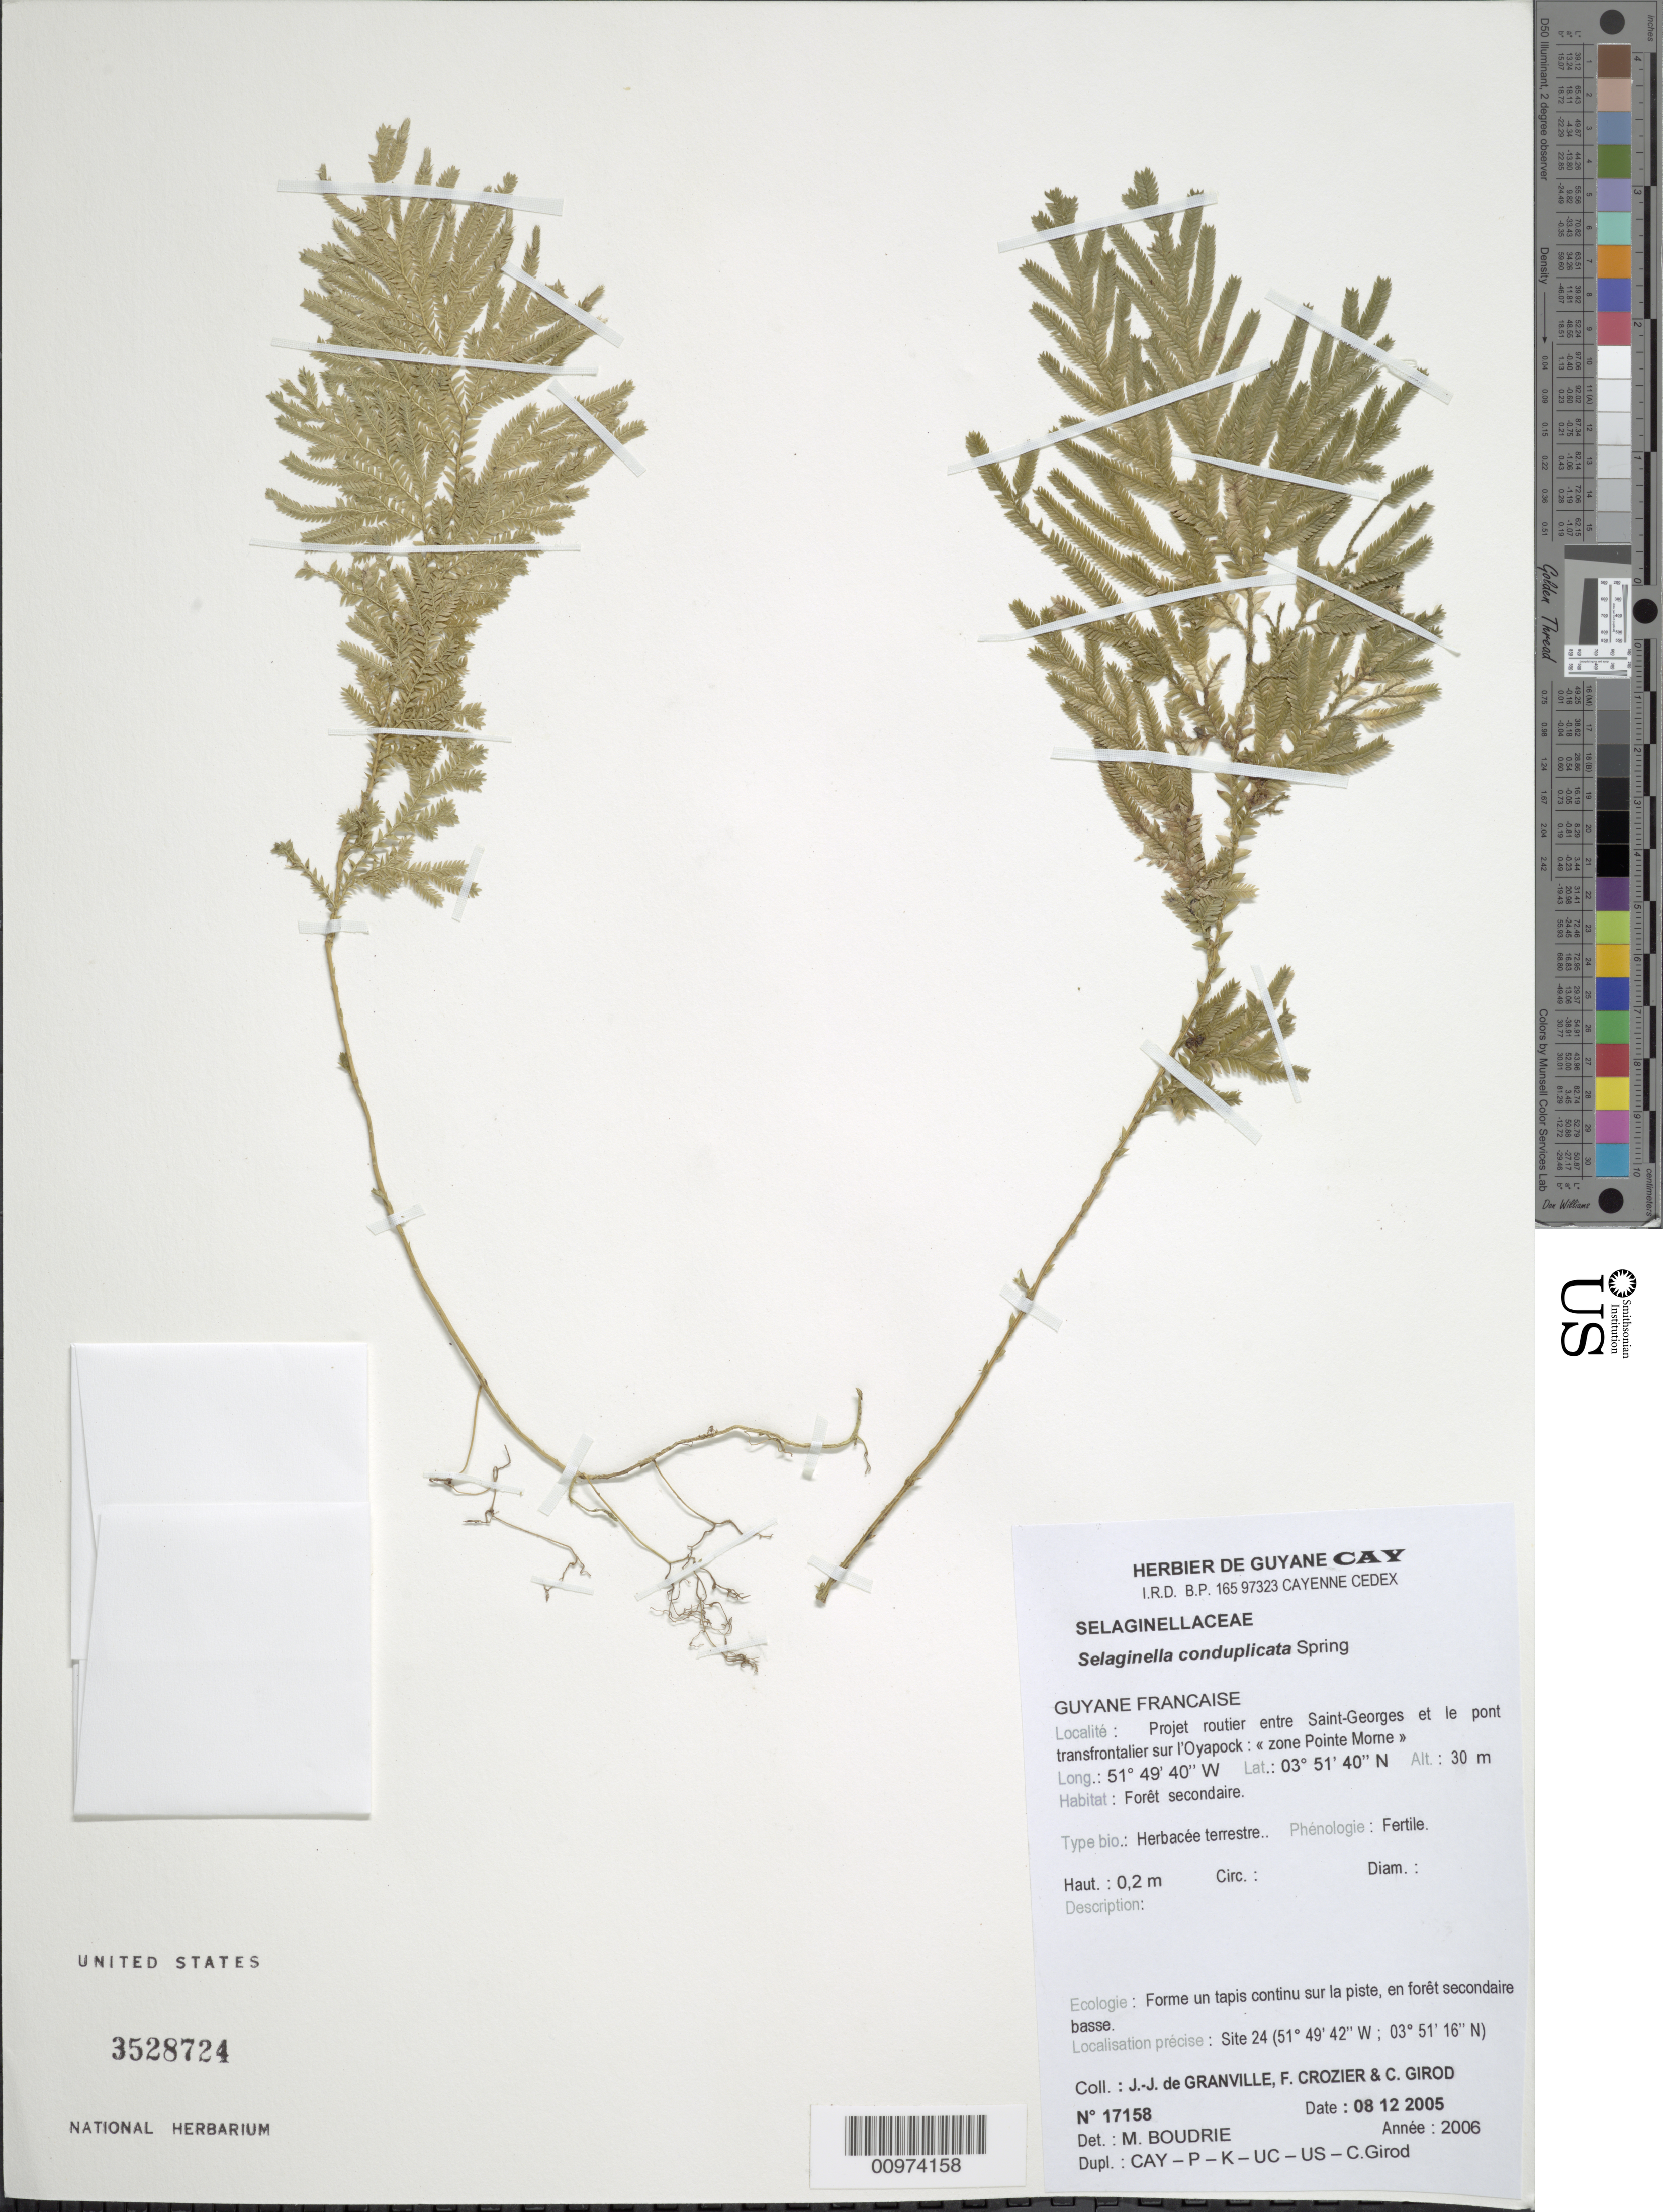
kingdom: Plantae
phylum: Tracheophyta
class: Lycopodiopsida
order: Selaginellales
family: Selaginellaceae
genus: Selaginella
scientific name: Selaginella conduplicata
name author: Spring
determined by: Boudrie, M.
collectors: J.-J. de Granville, F. Crozier & C. Girod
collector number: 17158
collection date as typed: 8-Dec-05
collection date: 2005-12-08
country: French Guiana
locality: Project routier entre Saint-Georges et le pont transfrontalier sur l'Oyapock, "zone Pointe Morne"; site 24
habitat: Foret secondaire. Forme un tapis continu sur la piste, en forest secondaire basse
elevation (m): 30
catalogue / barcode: US 3528724